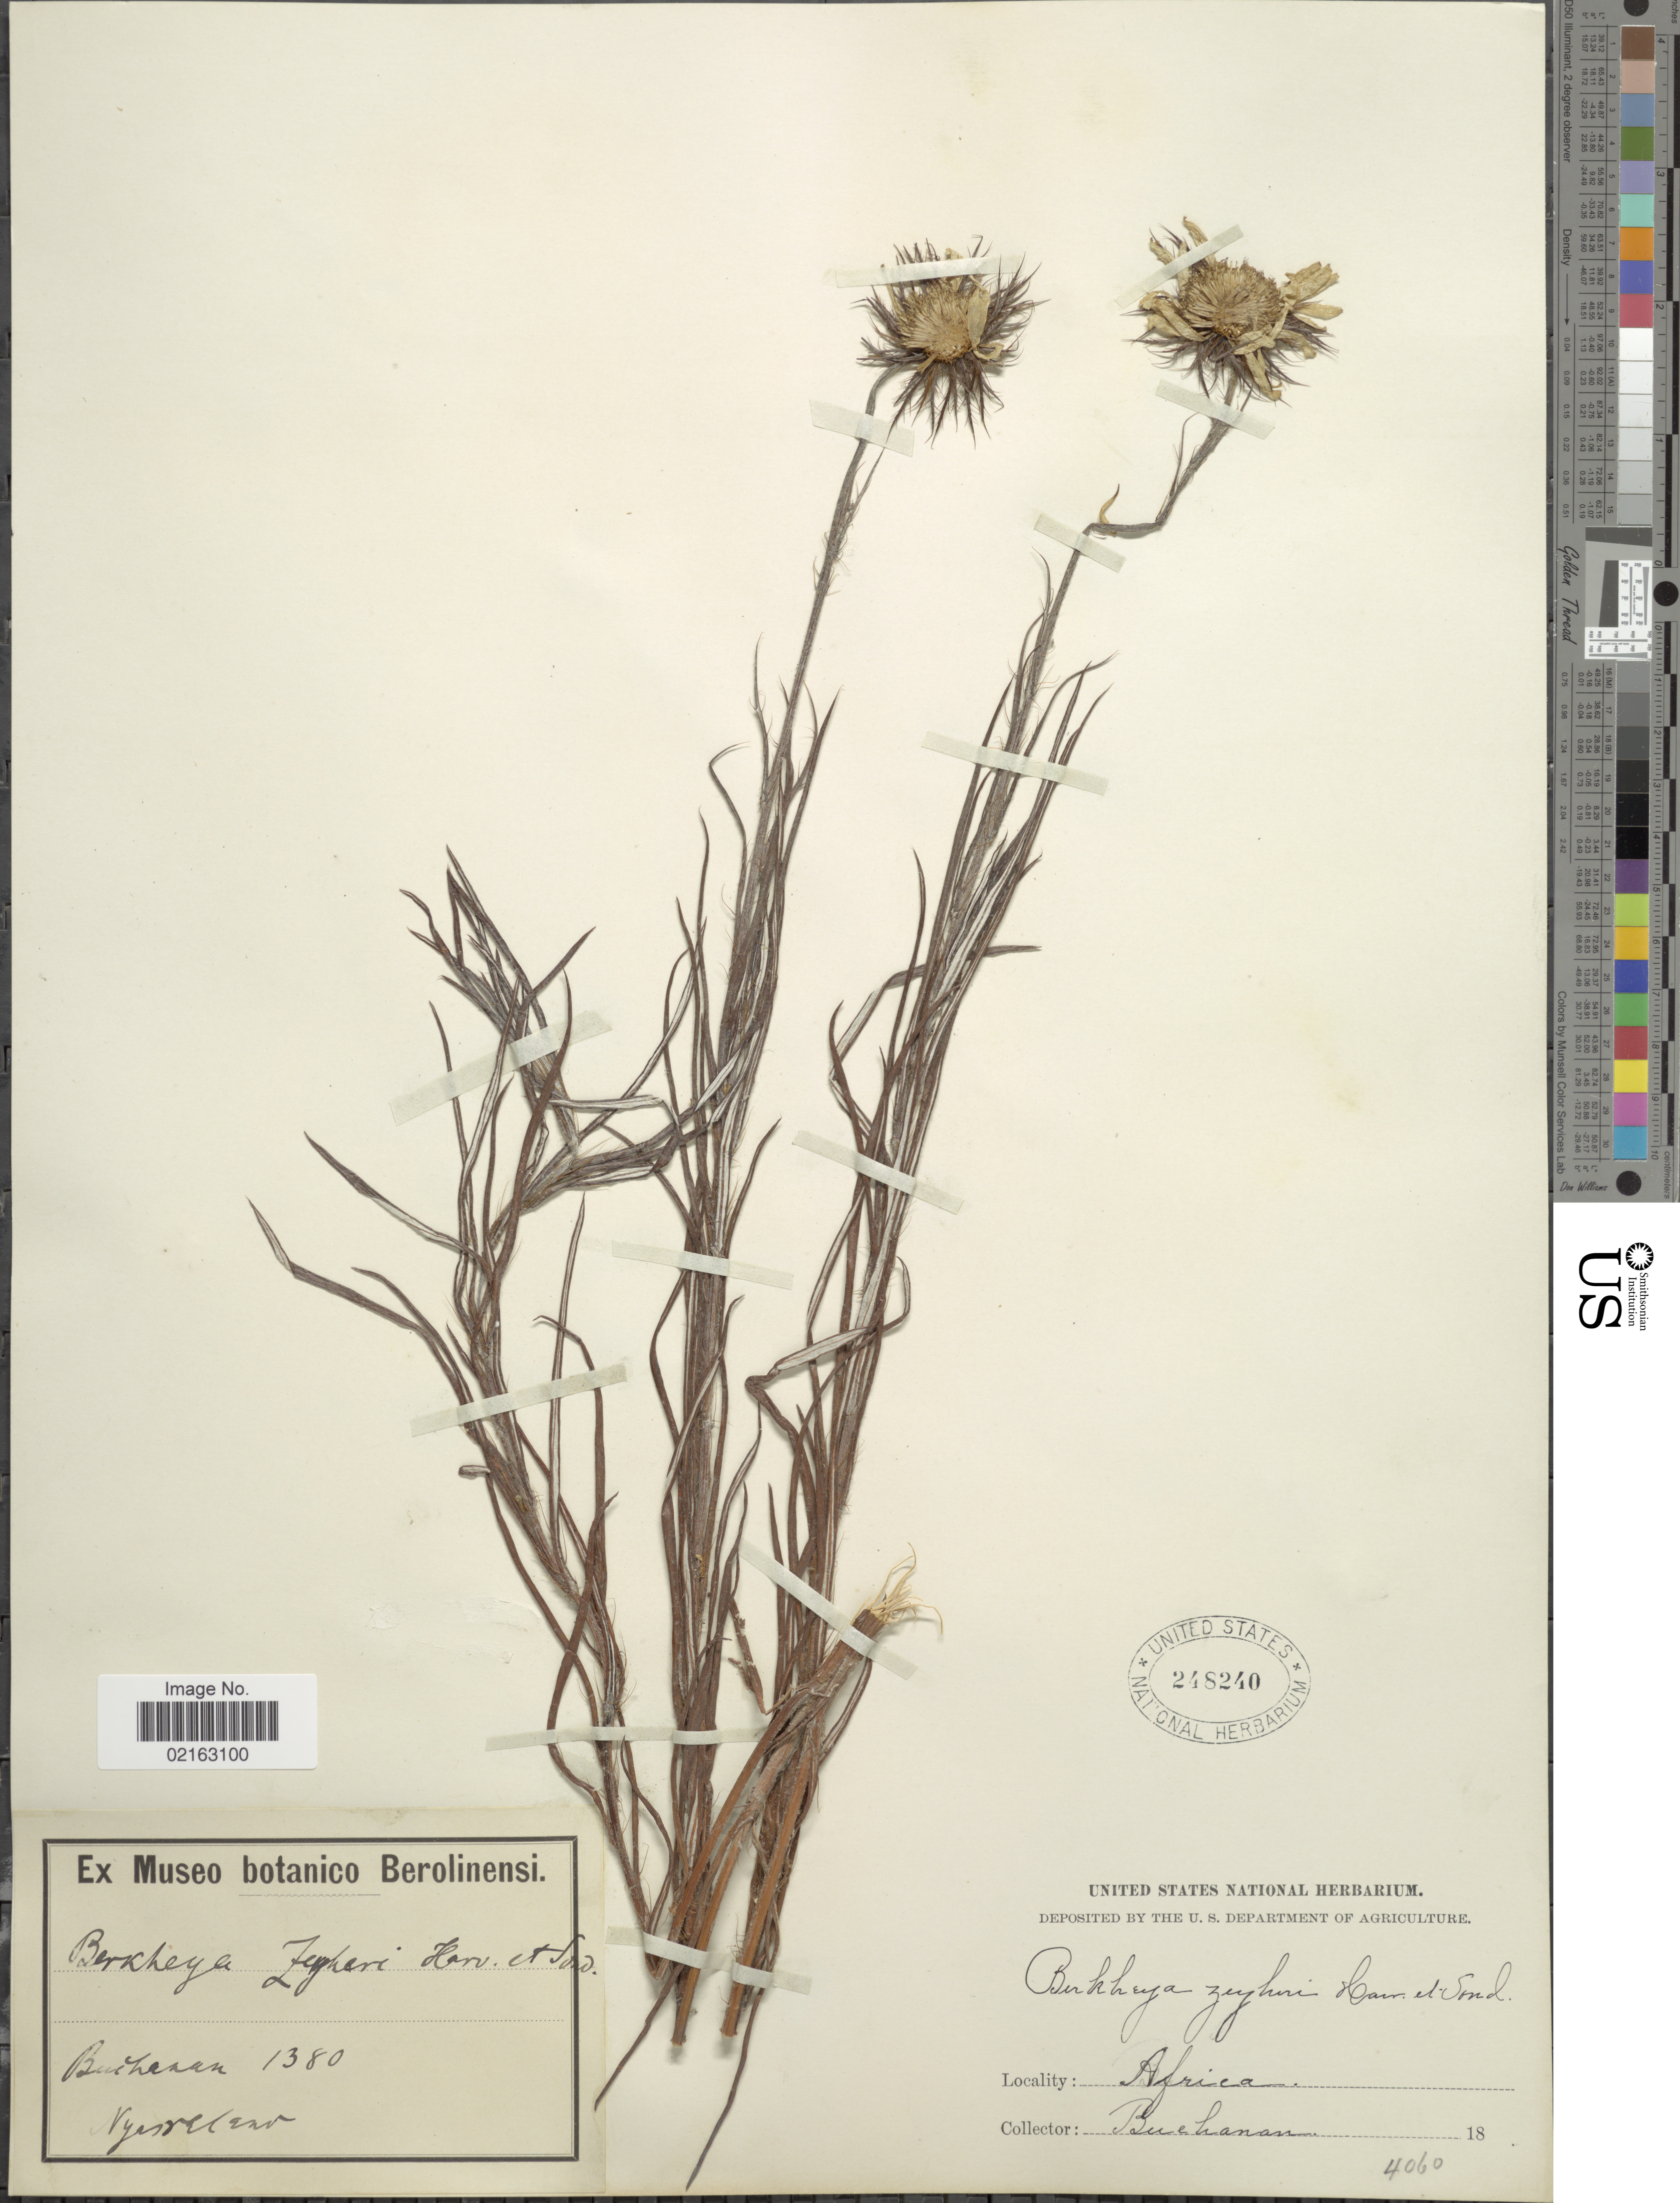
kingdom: Plantae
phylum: Tracheophyta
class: Magnoliopsida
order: Asterales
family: Asteraceae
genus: Berkheya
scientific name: Berkheya zeyheri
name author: (Sond. & Harv.) Oliv. & Hiern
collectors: -. Buchanan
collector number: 1380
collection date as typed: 18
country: Malawi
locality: Nyasaland.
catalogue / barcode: US 248240